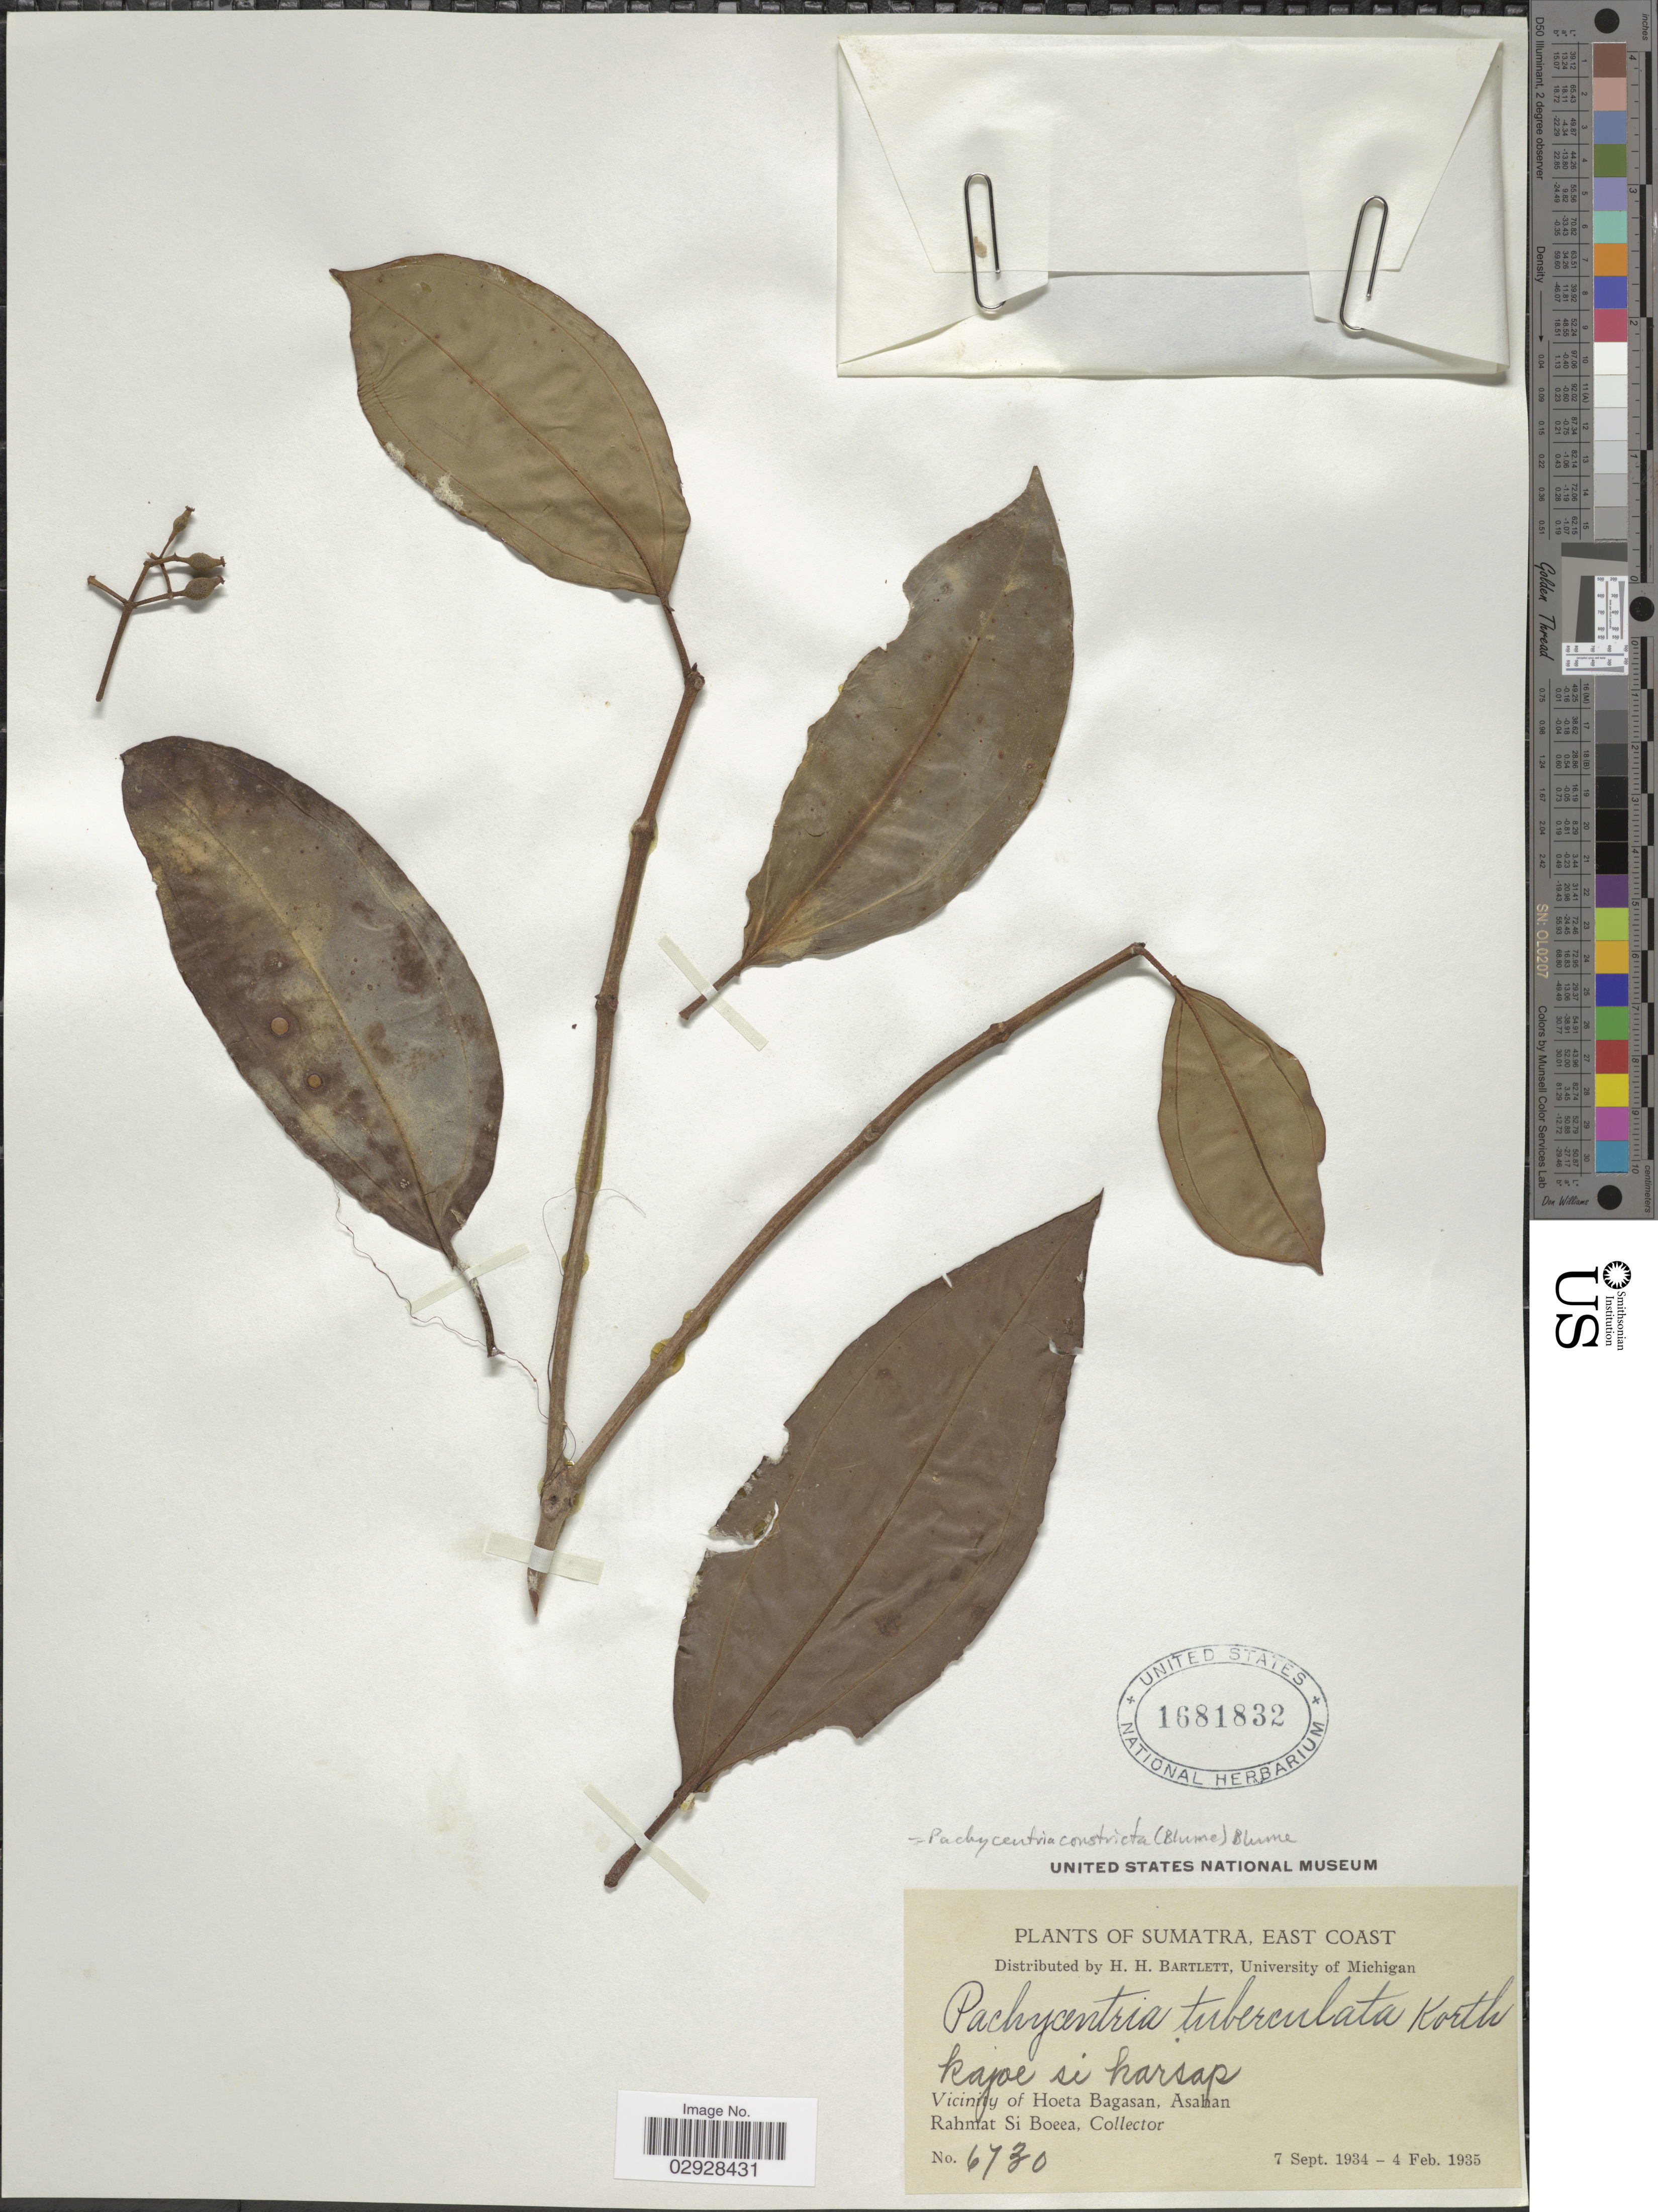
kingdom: Plantae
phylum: Tracheophyta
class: Magnoliopsida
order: Myrtales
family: Melastomataceae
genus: Pachycentria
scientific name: Pachycentria constricta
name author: Blume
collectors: Rahmat Si Boeea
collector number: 6730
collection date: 1934-09-07/1935-02-04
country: Indonesia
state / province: Sumatra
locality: East Coast. Vicinity of Hoeta Bagasan, Asahan. Kajoe si harsap [unsure placement].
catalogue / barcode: US 1681832